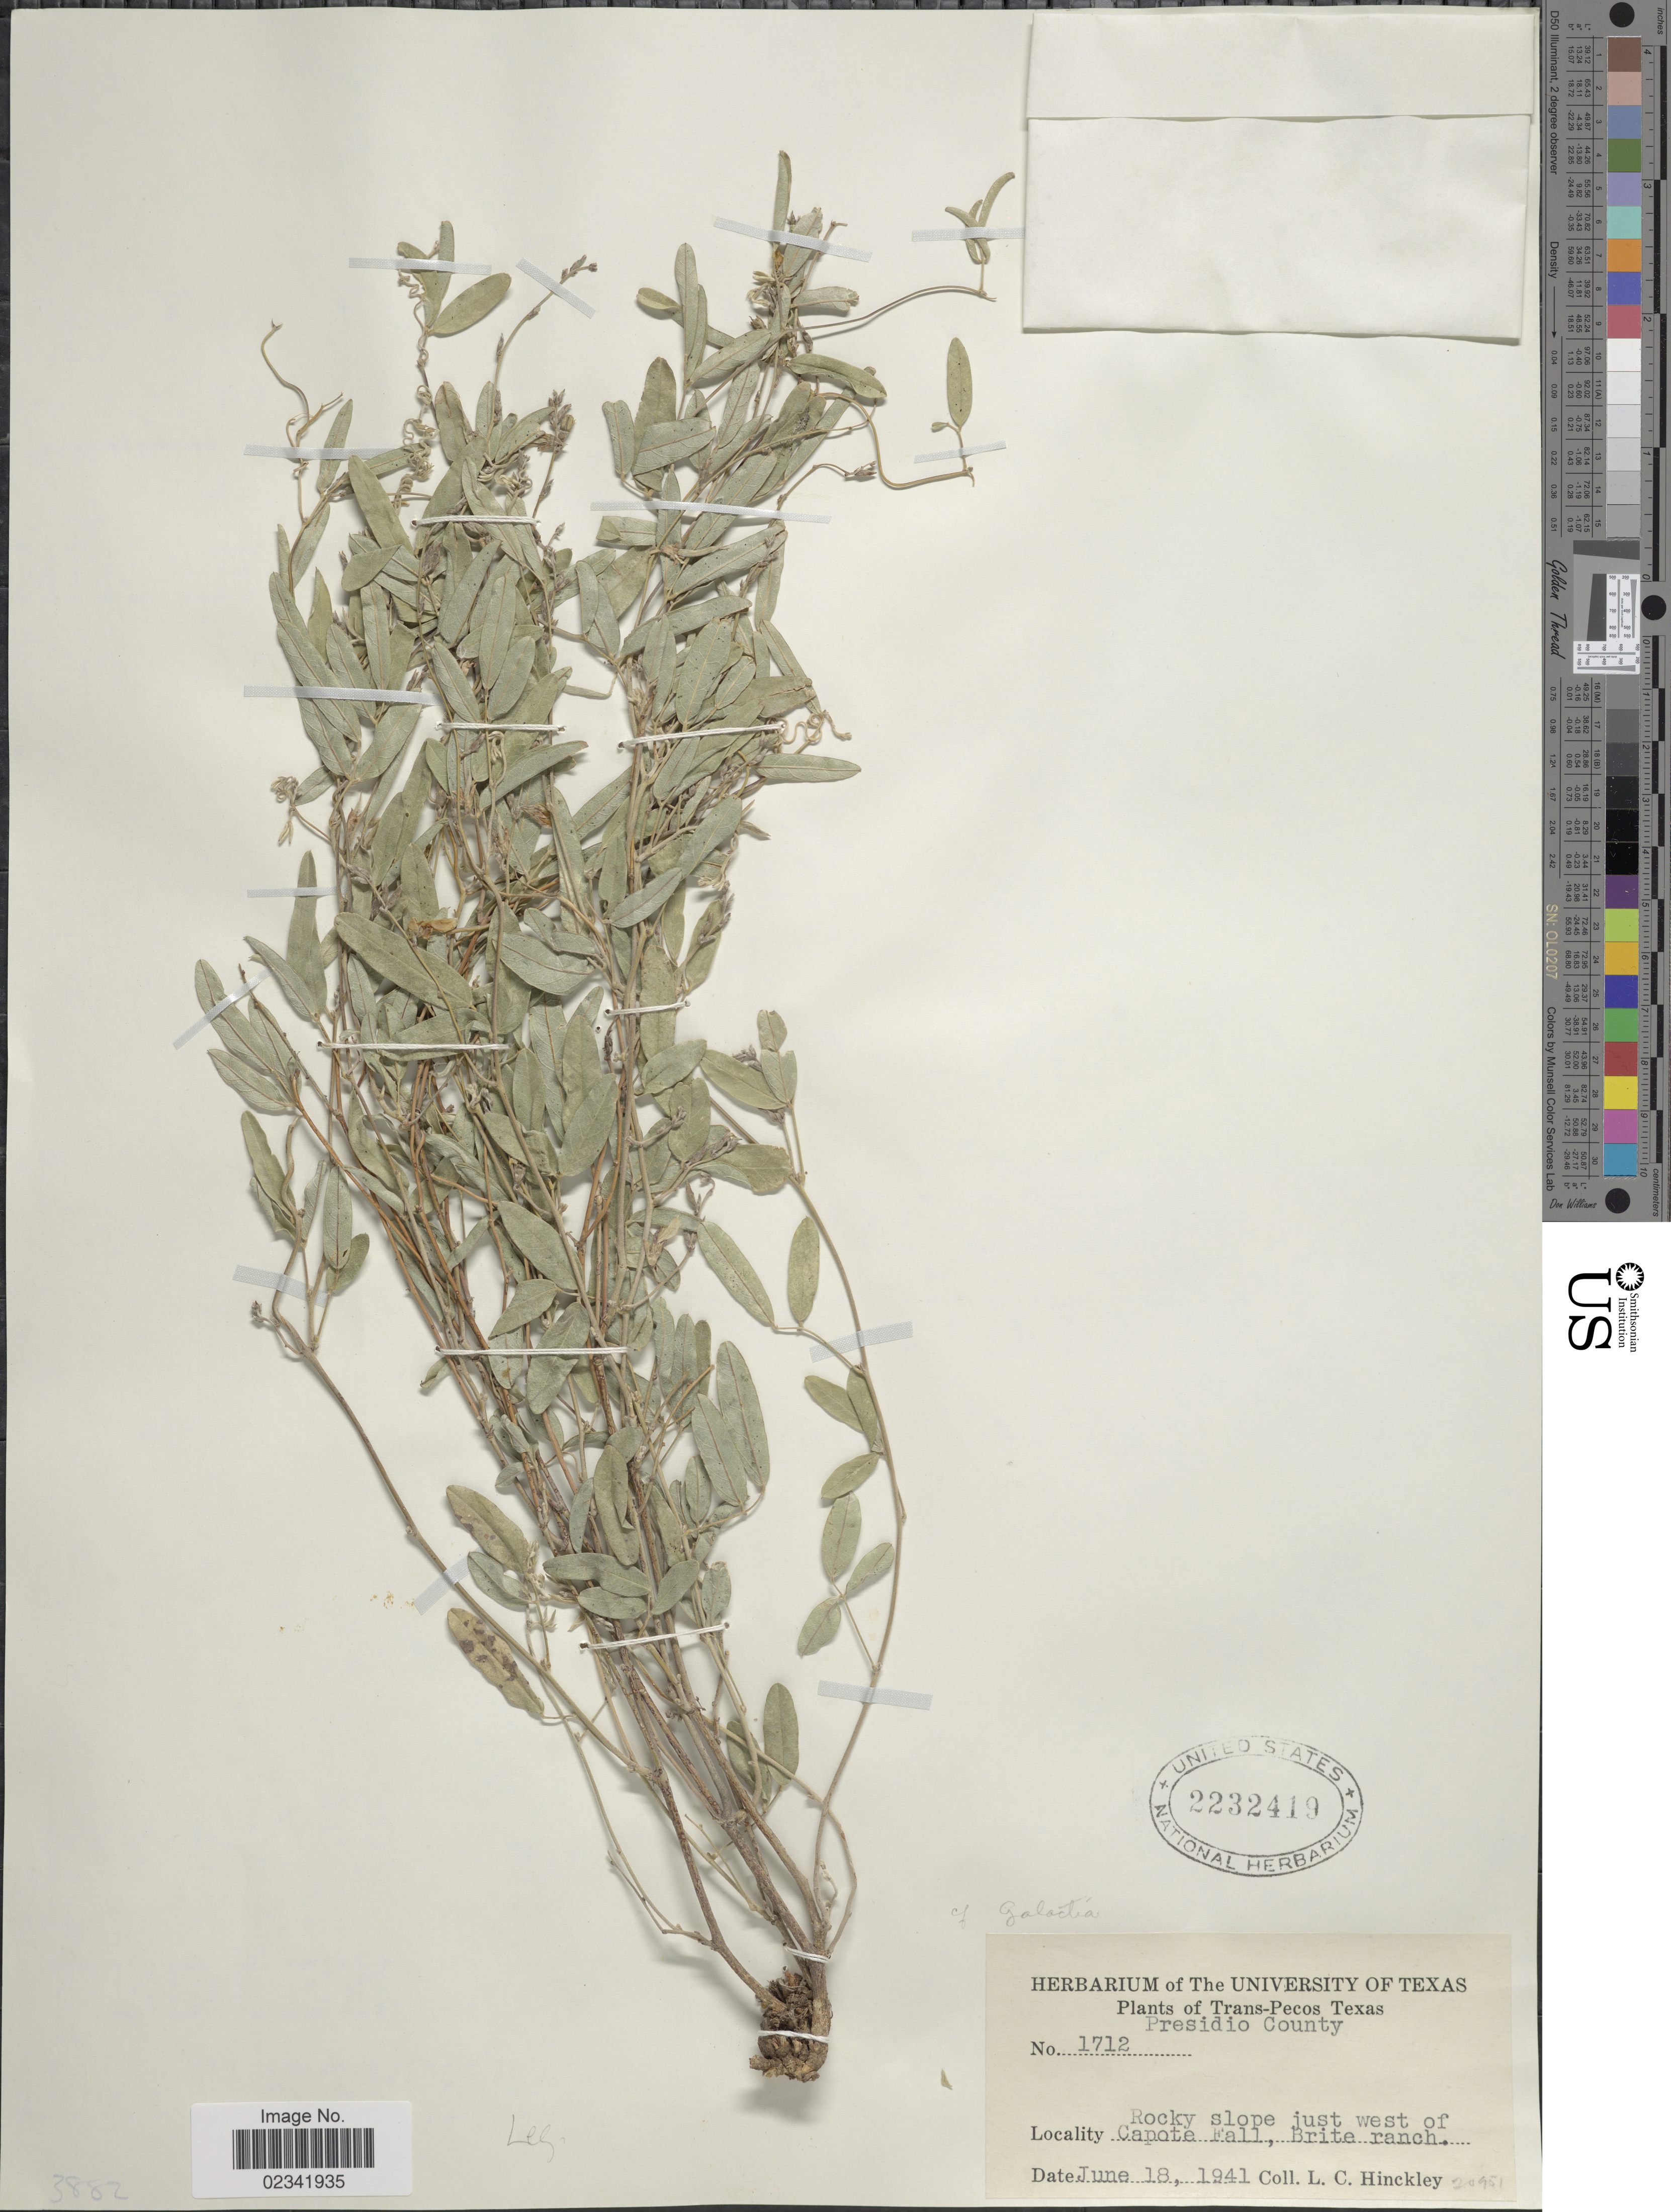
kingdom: Plantae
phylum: Tracheophyta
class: Magnoliopsida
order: Fabales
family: Fabaceae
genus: Galactia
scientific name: Galactia sp.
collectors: L. Hinckley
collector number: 1712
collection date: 1974-06-18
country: United States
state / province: Texas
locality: Trans-Pecos, Texas, Presidio County, Rocky slope just west of Capote Fall, Brite ranch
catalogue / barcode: US 2232419